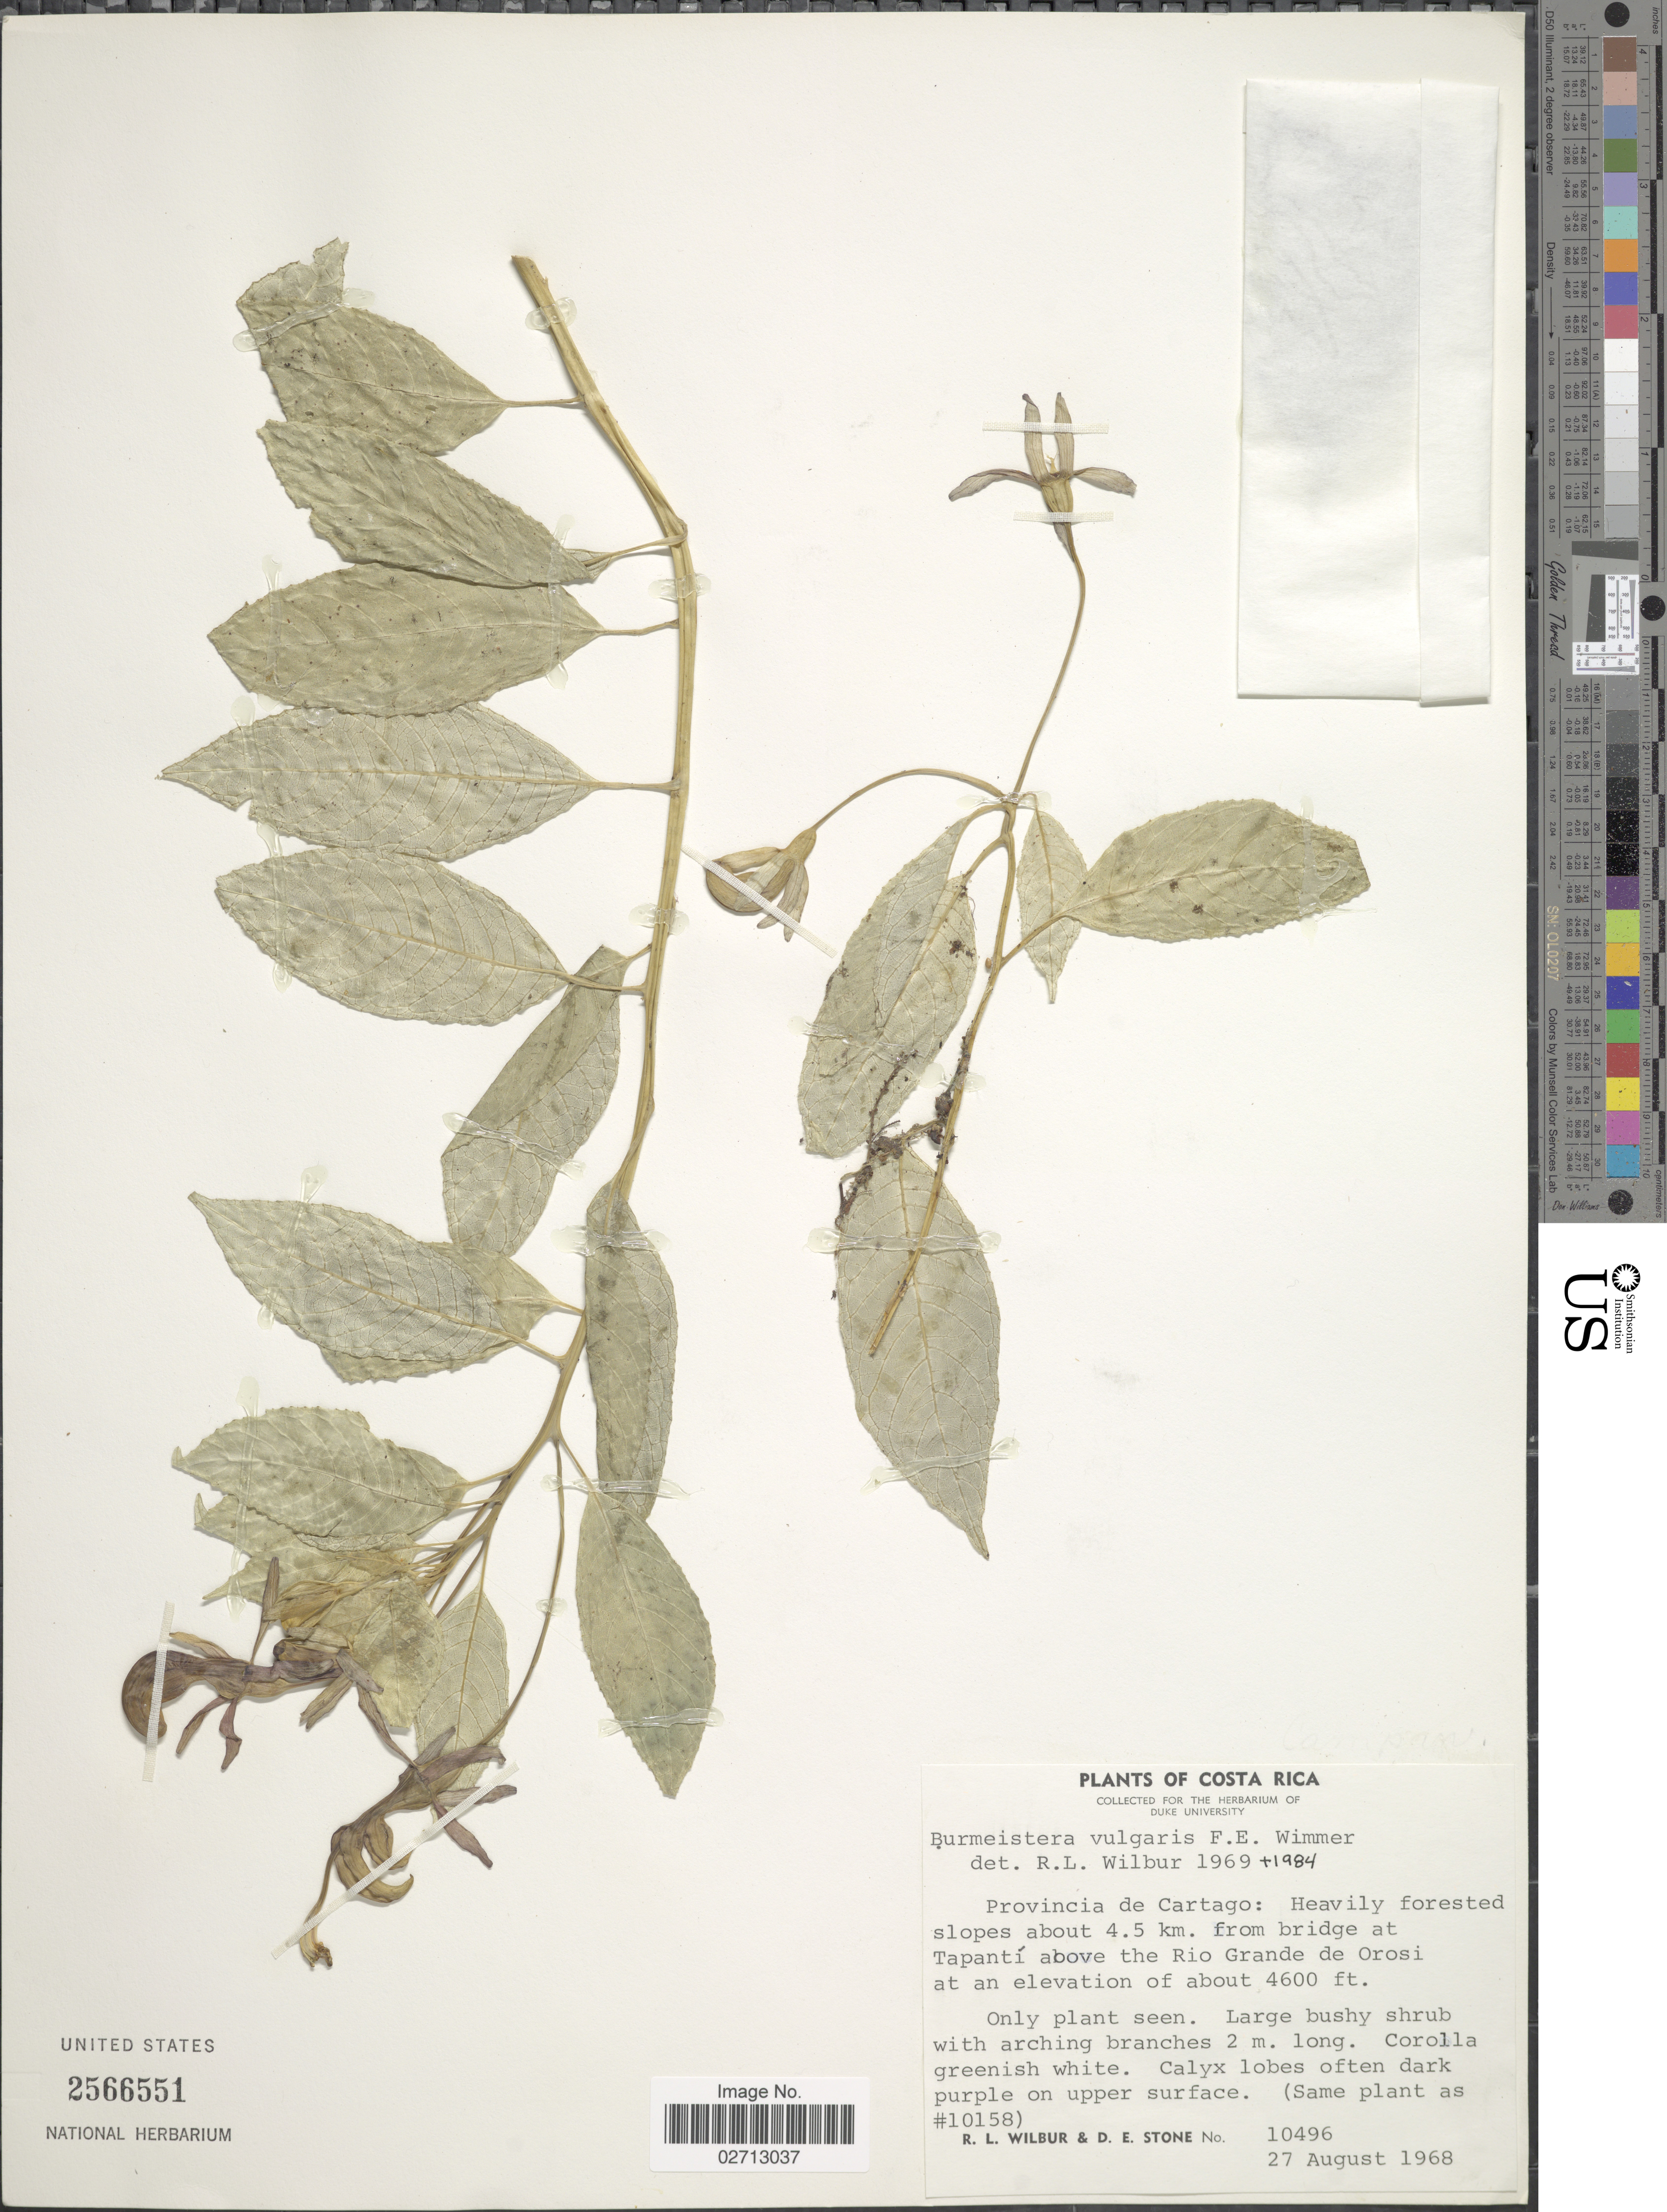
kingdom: Plantae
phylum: Tracheophyta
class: Magnoliopsida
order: Asterales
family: Campanulaceae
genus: Burmeistera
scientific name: Burmeistera vulgaris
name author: E. Wimm.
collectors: R. L. Wilbur & D. E. Stone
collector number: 10496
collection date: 1968-08-27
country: Costa Rica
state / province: Cartago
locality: About 4.5 km from bridge at Tapanti above the Rio Grande de Orosi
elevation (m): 1402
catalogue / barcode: US 2566551